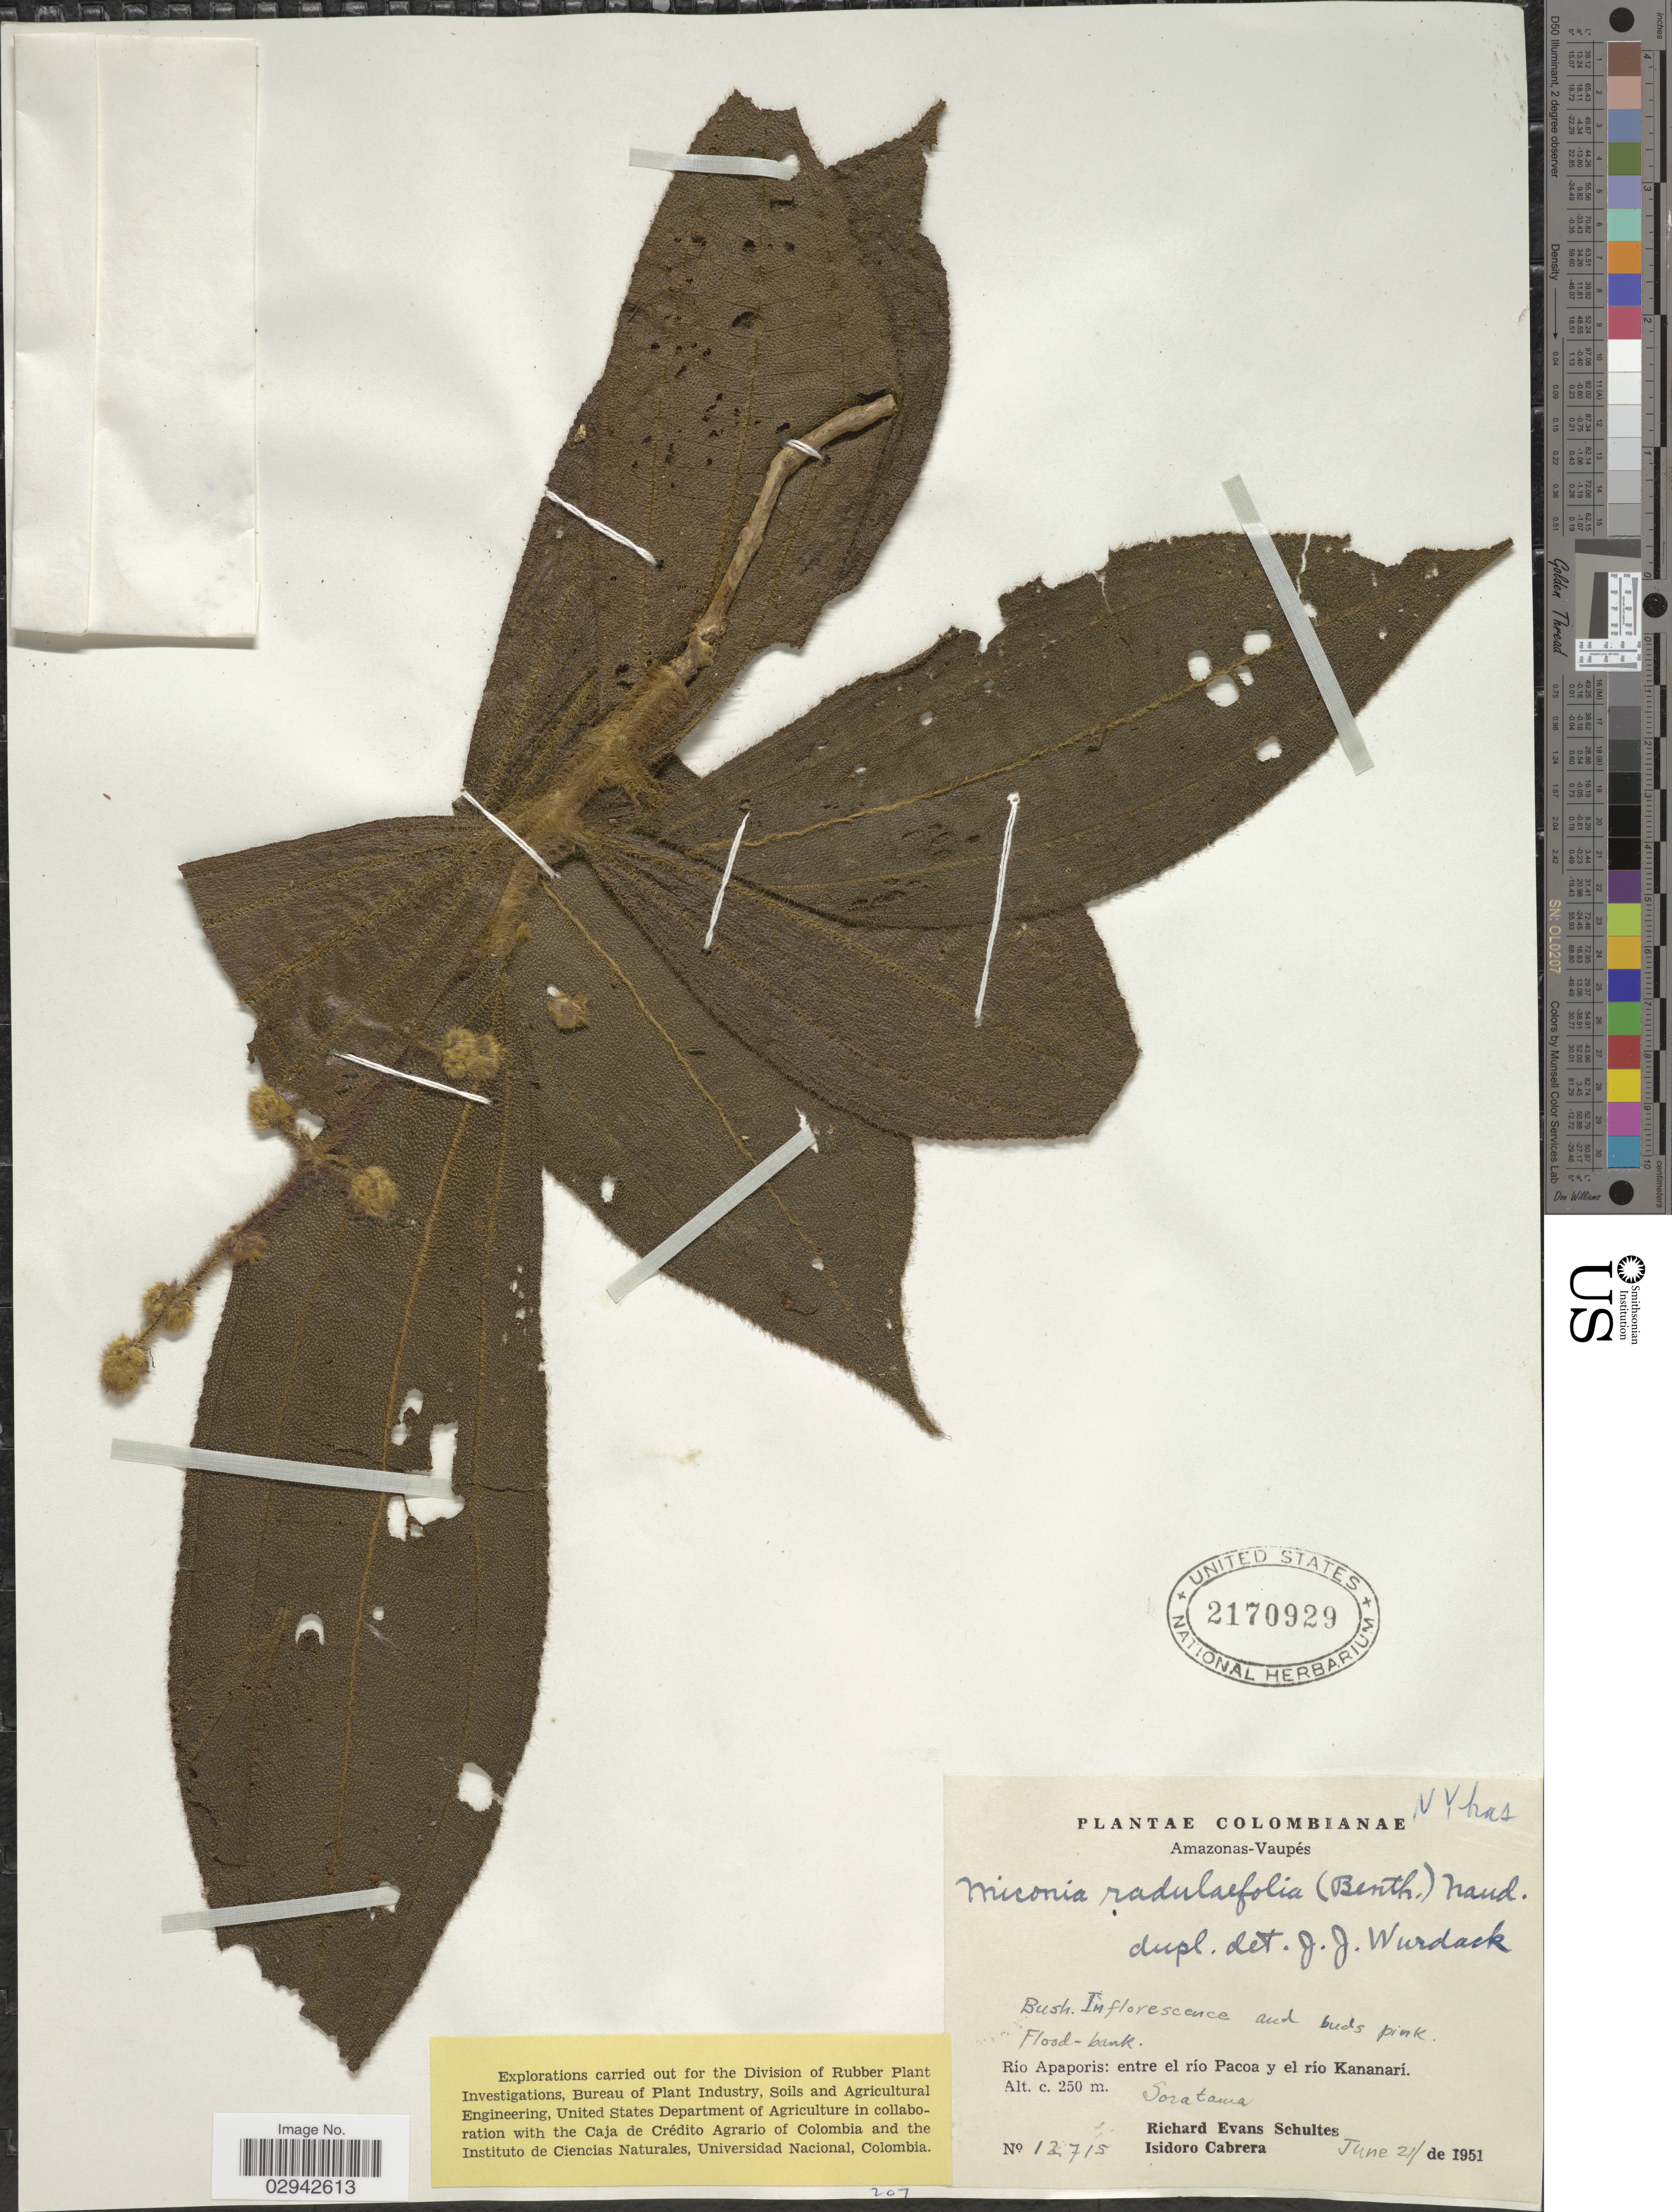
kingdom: Plantae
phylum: Tracheophyta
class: Magnoliopsida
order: Myrtales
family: Melastomataceae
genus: Miconia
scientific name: Miconia radulifolia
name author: (Benth.) Naudin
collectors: R. E. Schultes & I. Cabrera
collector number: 12715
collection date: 1951-06-21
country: Colombia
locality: Amazonas-Vaupés, Río Apaporis: entre el río Pacoa y el río Kananarí, Soratama.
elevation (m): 250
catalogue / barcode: US 2170929